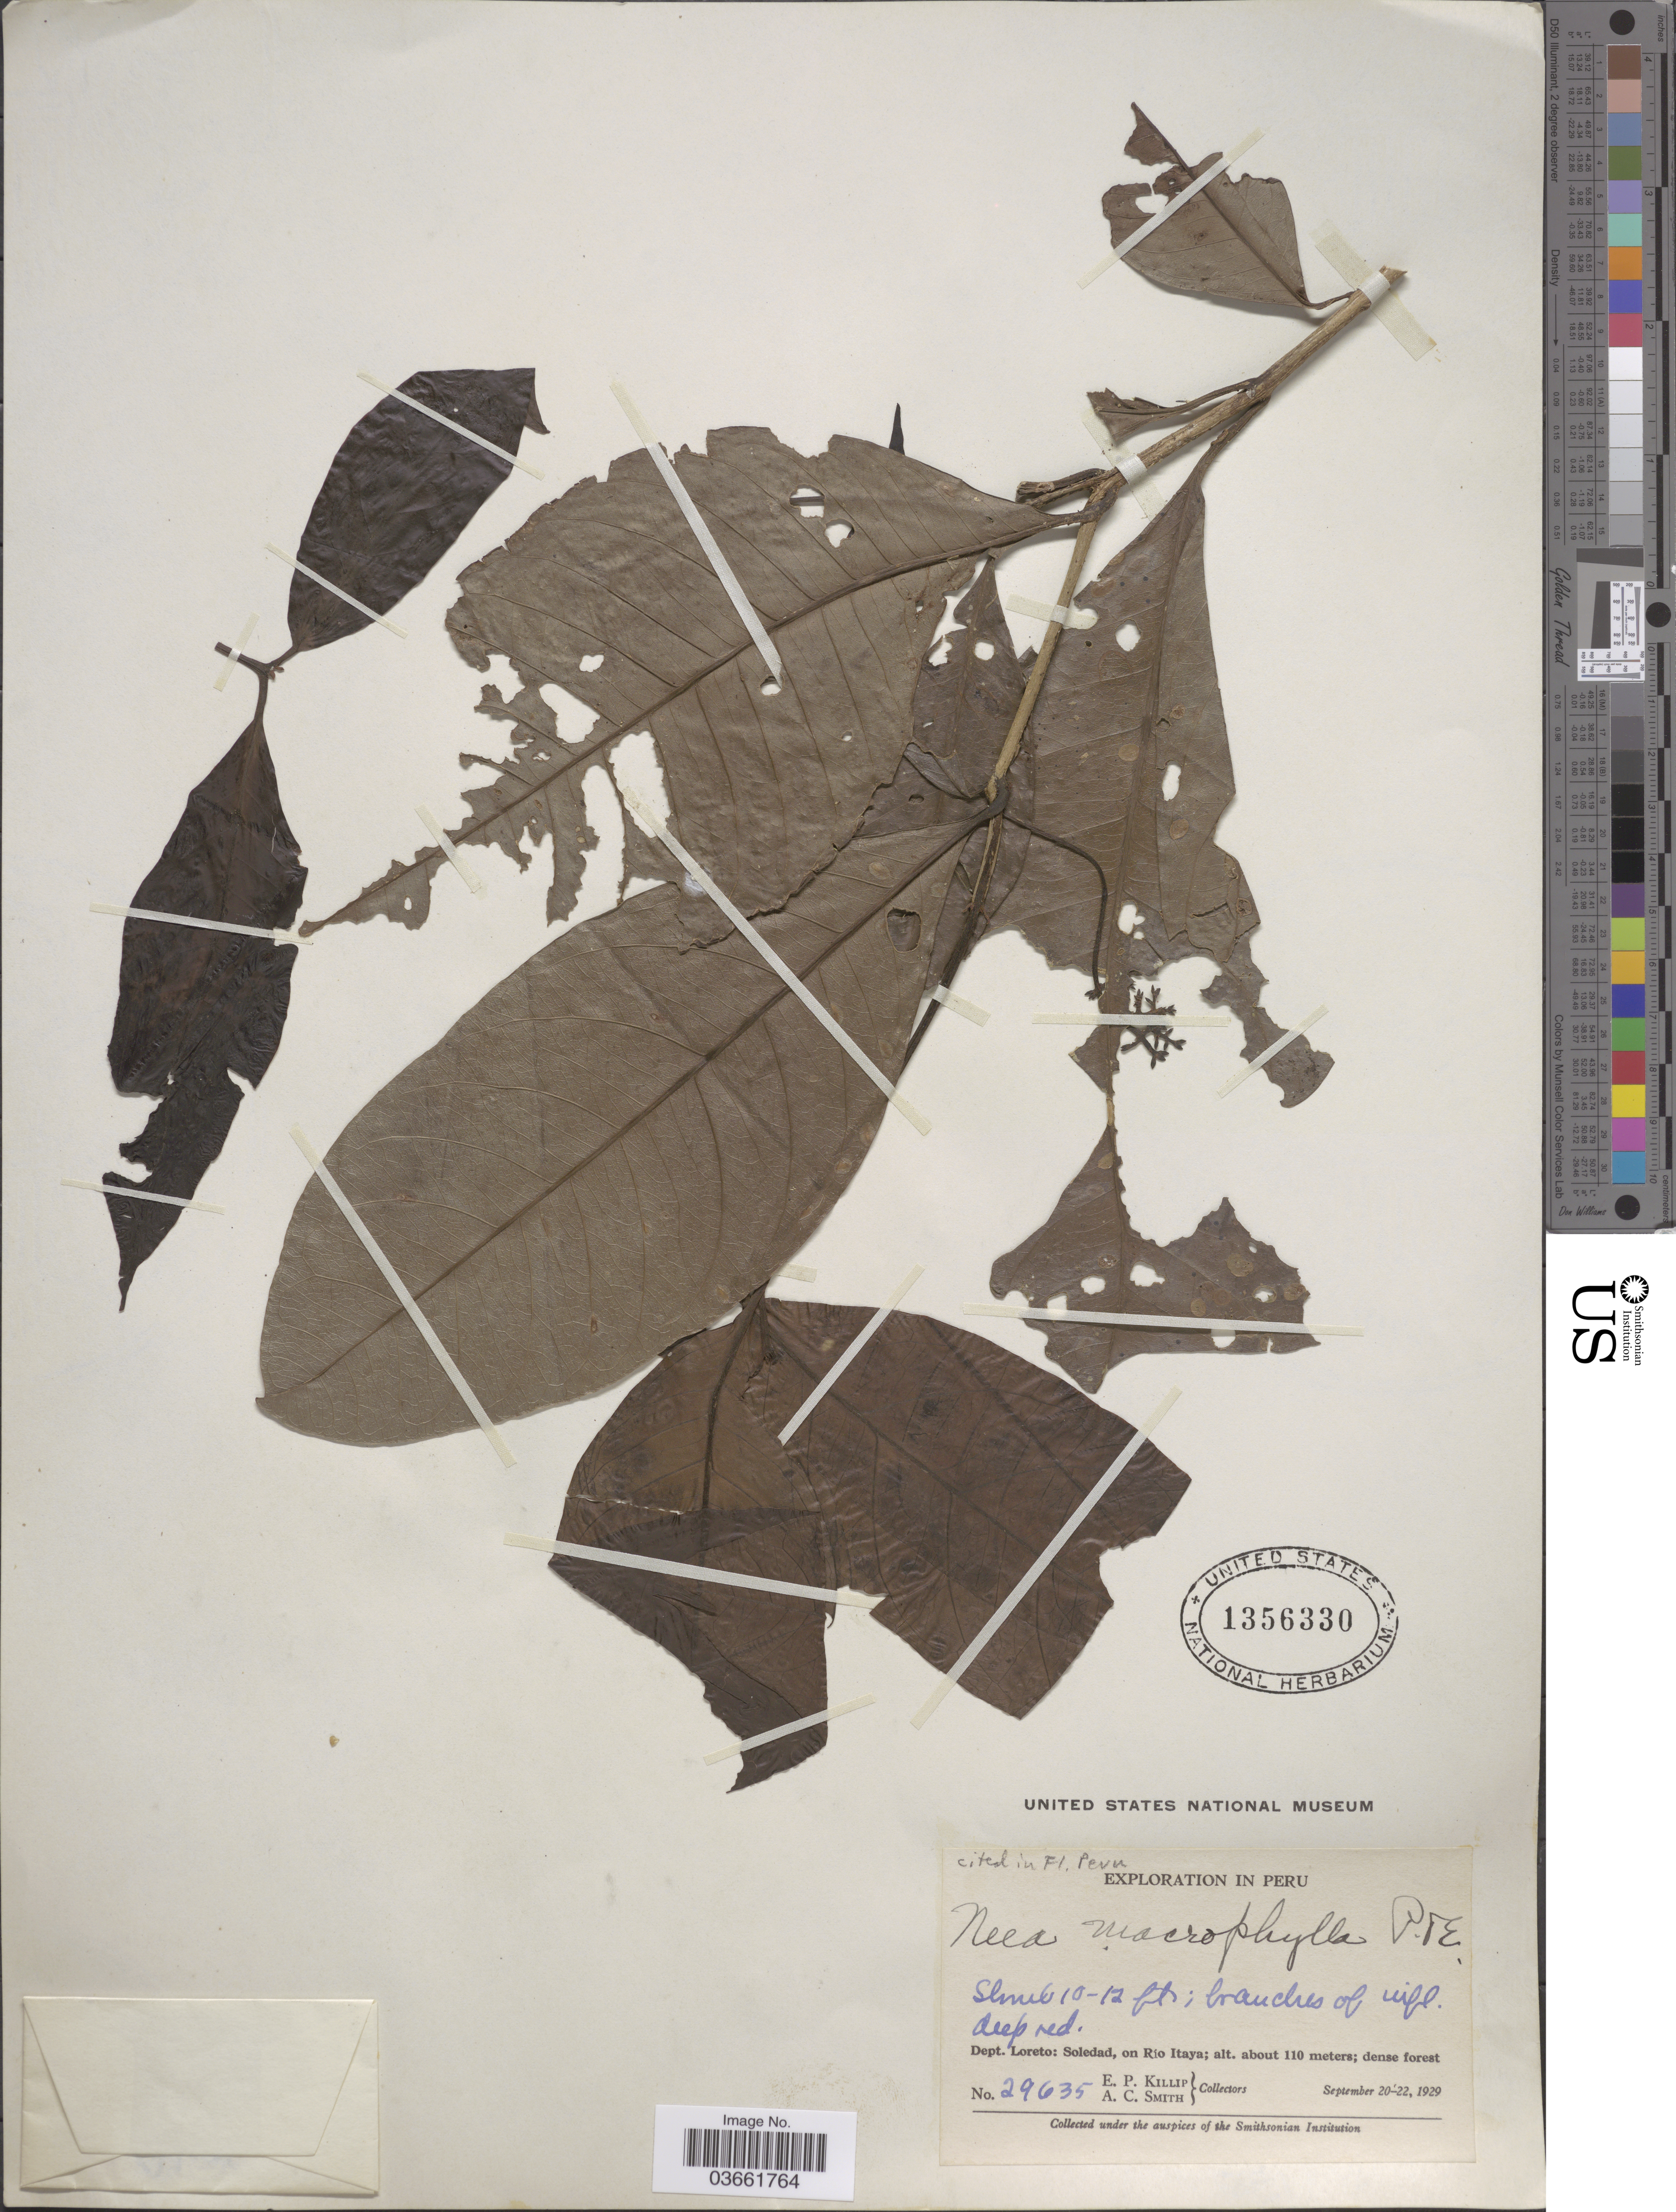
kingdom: Plantae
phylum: Tracheophyta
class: Magnoliopsida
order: Caryophyllales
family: Nyctaginaceae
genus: Neea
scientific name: Neea macrophylla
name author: Britton ex Rusby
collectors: E. P. Killip & A. C. Smith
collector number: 29635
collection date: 1929-09-20/1929-09-22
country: Peru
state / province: Loreto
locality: Dept. Loreto: Soledad, on Río Itaya.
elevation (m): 110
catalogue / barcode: US 1356330